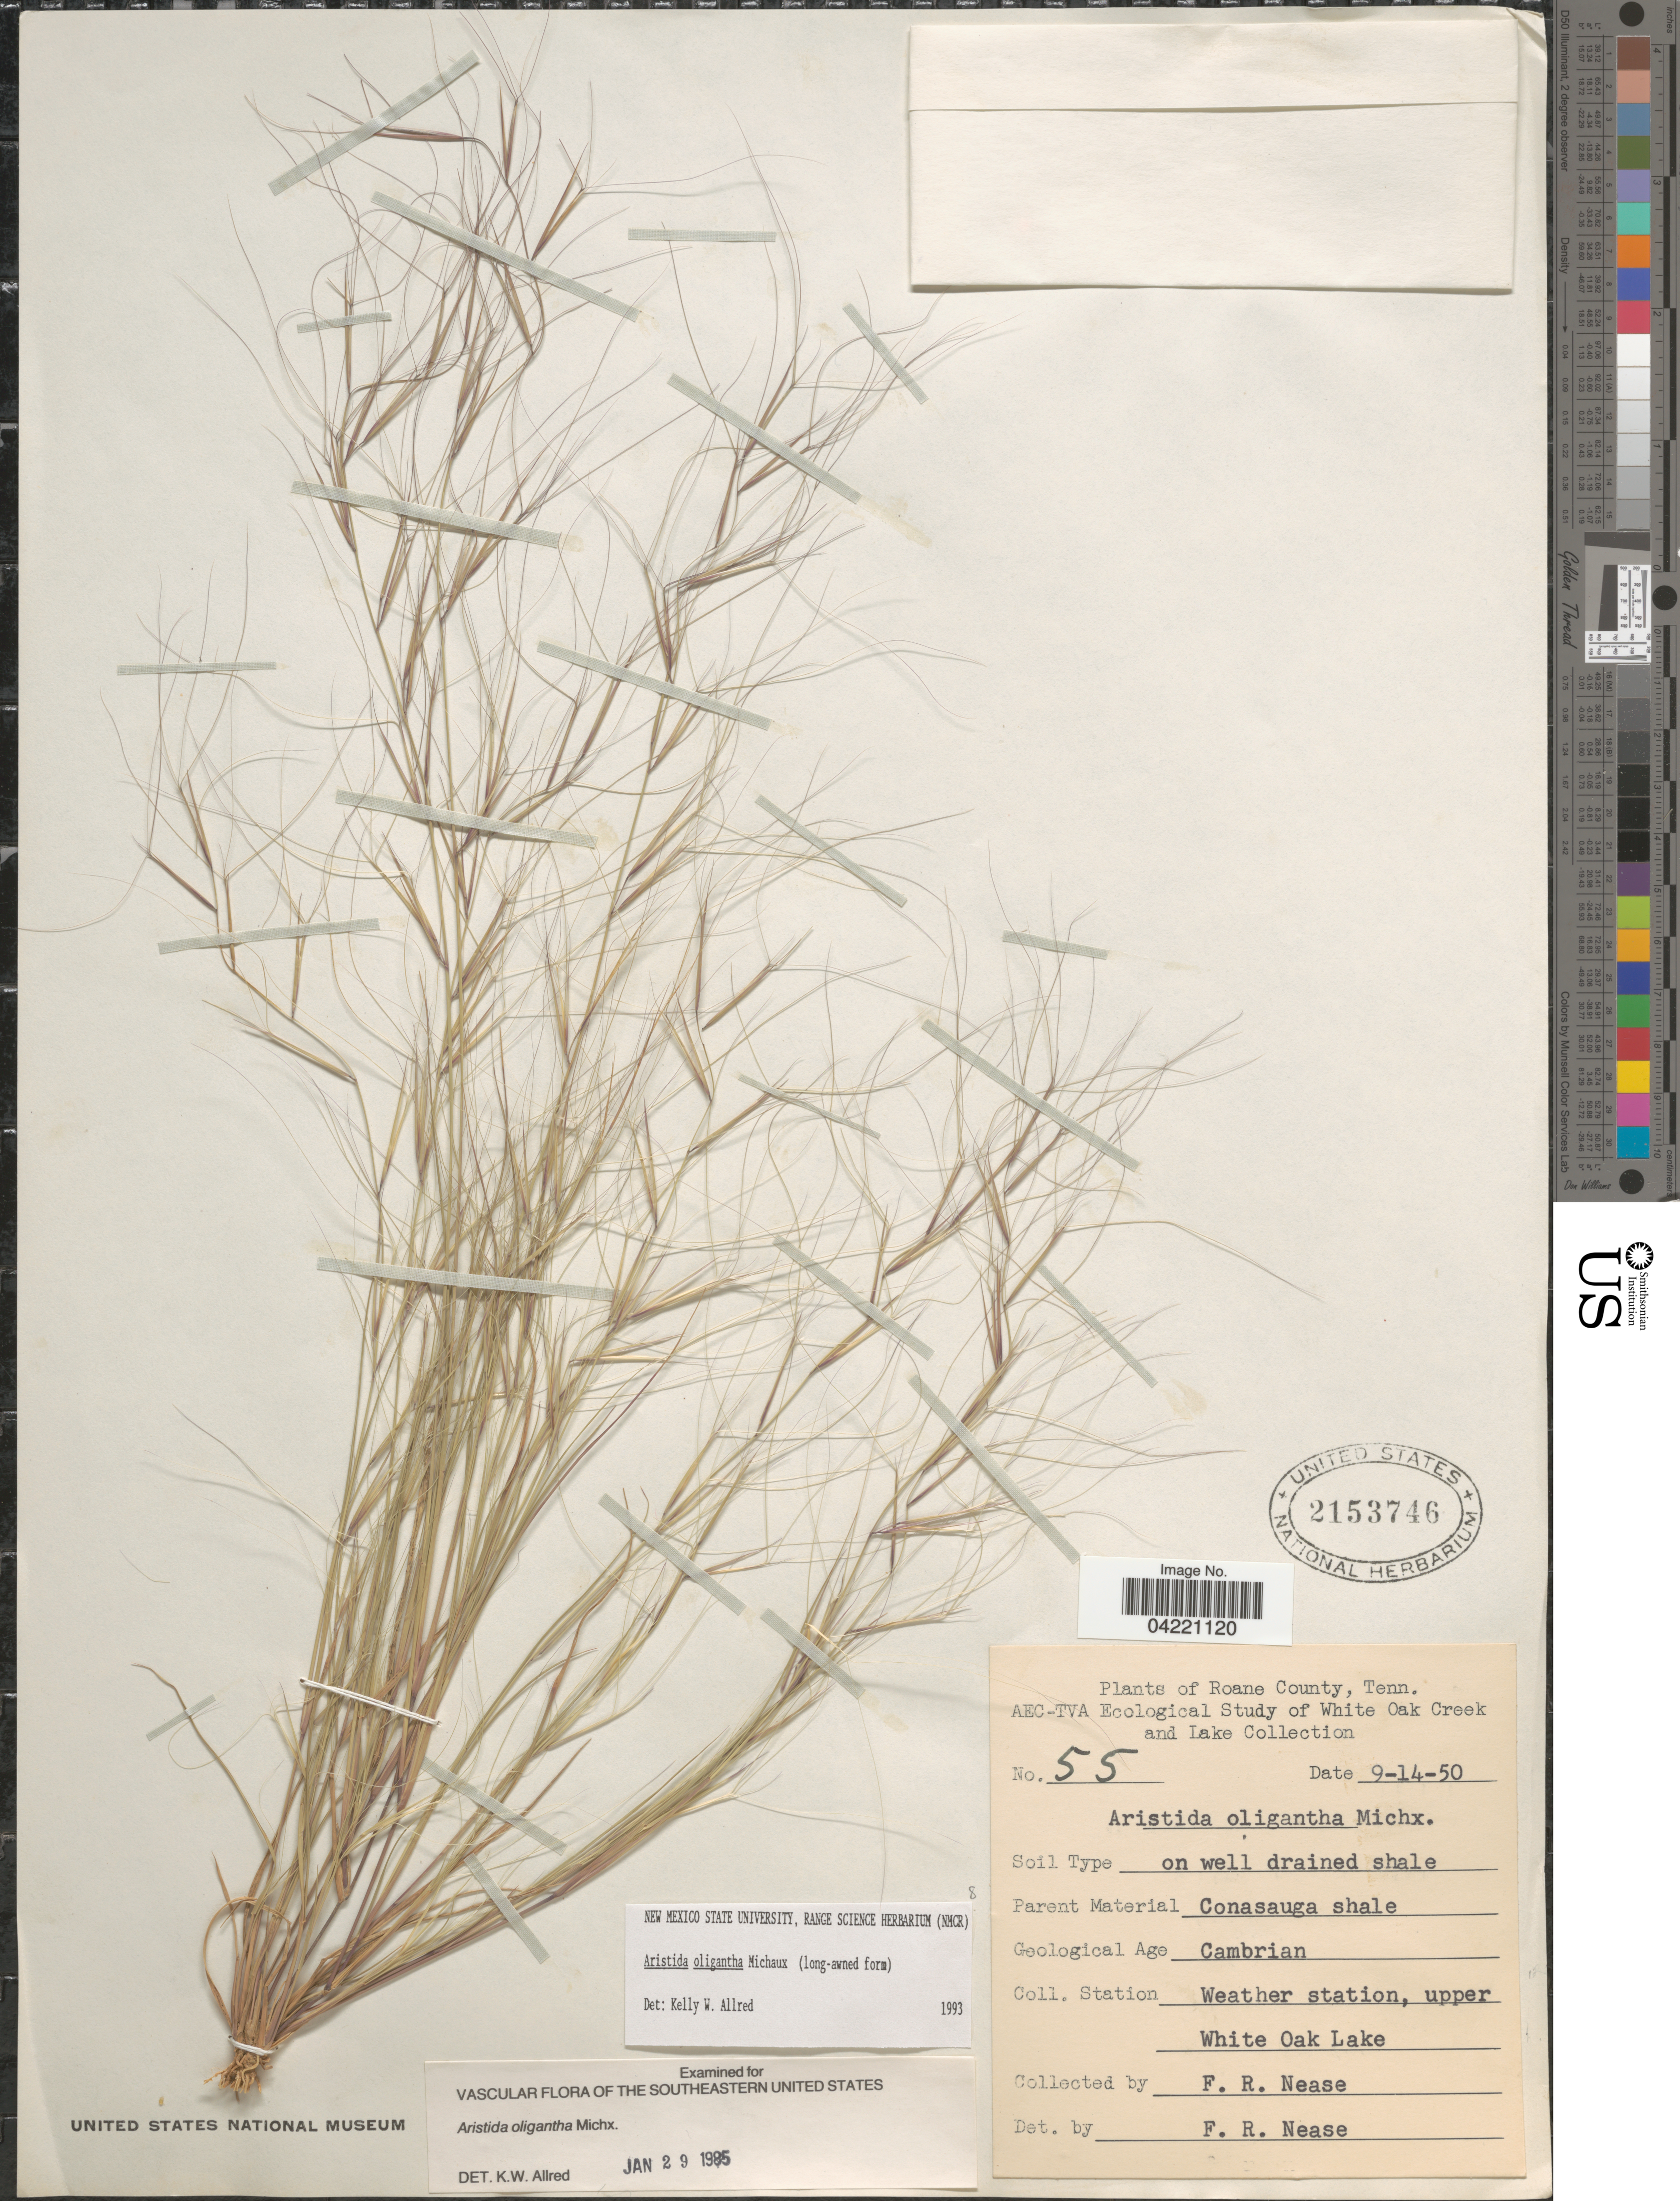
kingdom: Plantae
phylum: Tracheophyta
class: Liliopsida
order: Poales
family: Poaceae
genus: Aristida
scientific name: Aristida oligantha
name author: Michx.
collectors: F. Nease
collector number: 55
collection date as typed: Transcribed d/m/y: 14/9/50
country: United States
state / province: Tennessee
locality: Roane County. Weather station, upper White Oak Lake.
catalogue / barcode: US 2153746